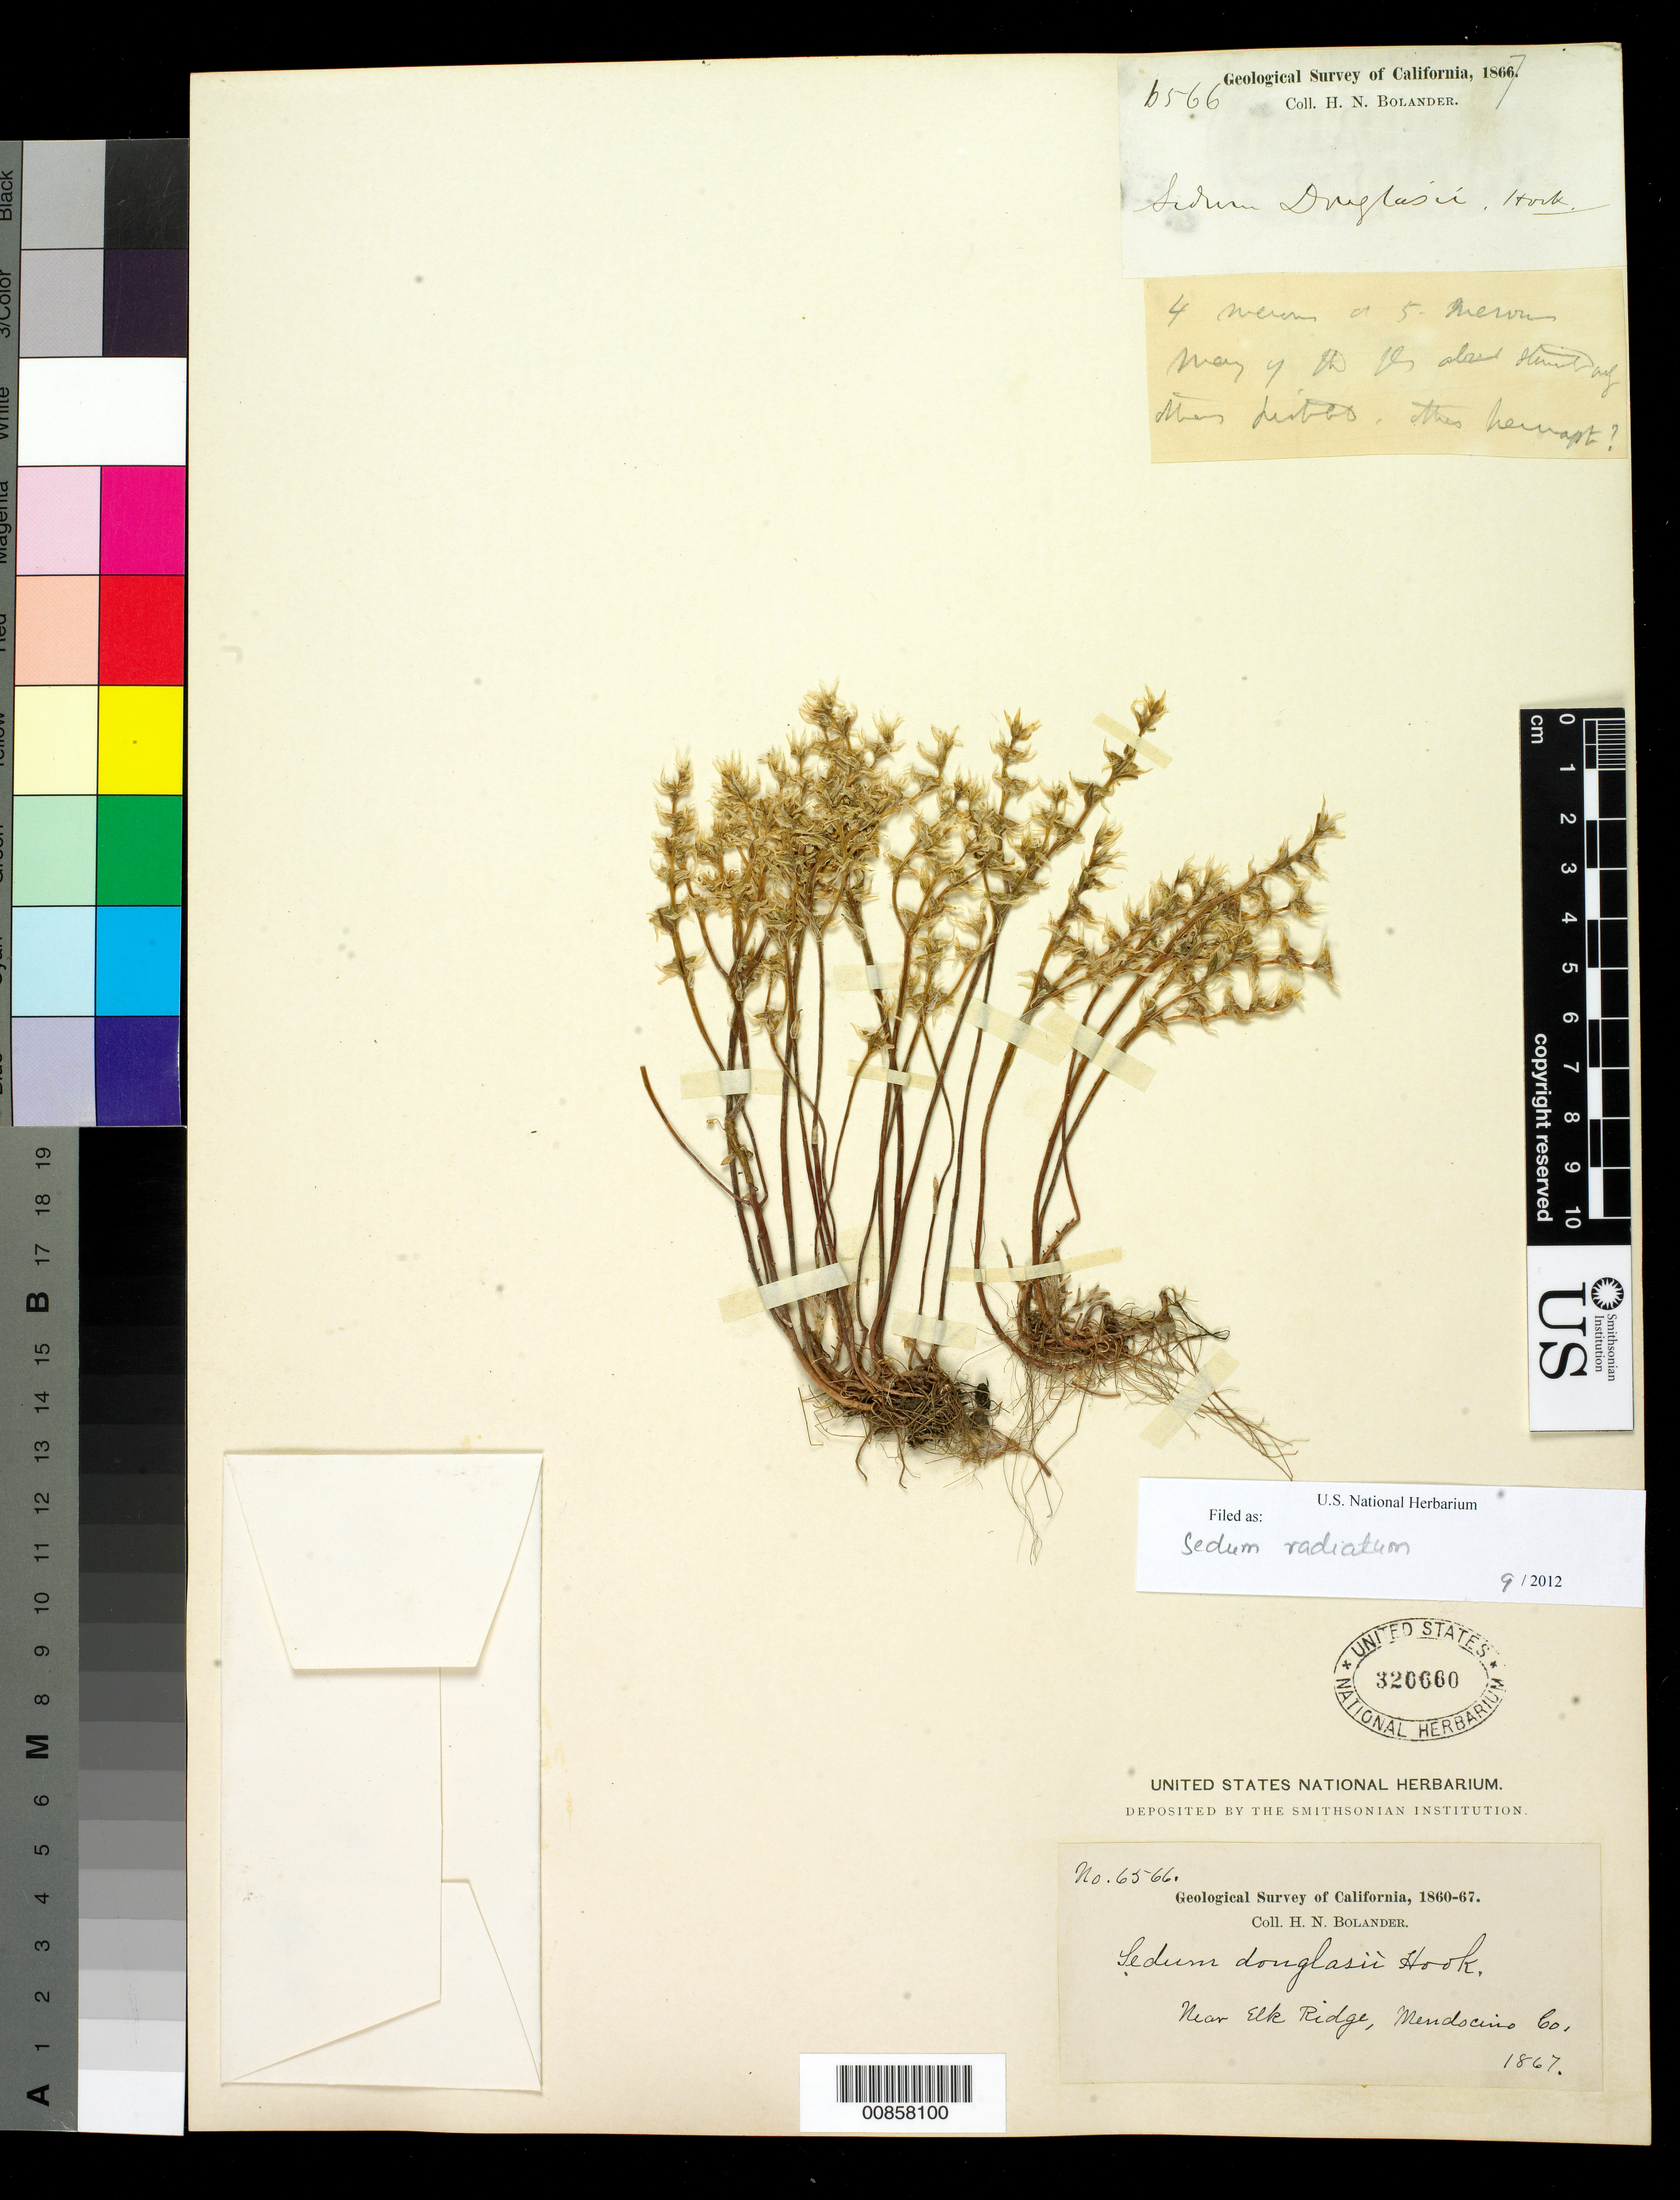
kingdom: Plantae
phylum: Tracheophyta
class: Magnoliopsida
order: Saxifragales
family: Crassulaceae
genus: Sedum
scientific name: Sedum radiatum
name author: S. Watson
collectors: H. Bolander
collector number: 6566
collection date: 1867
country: United States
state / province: California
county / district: Mendocino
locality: Near Elk Ridge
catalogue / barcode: US 320660